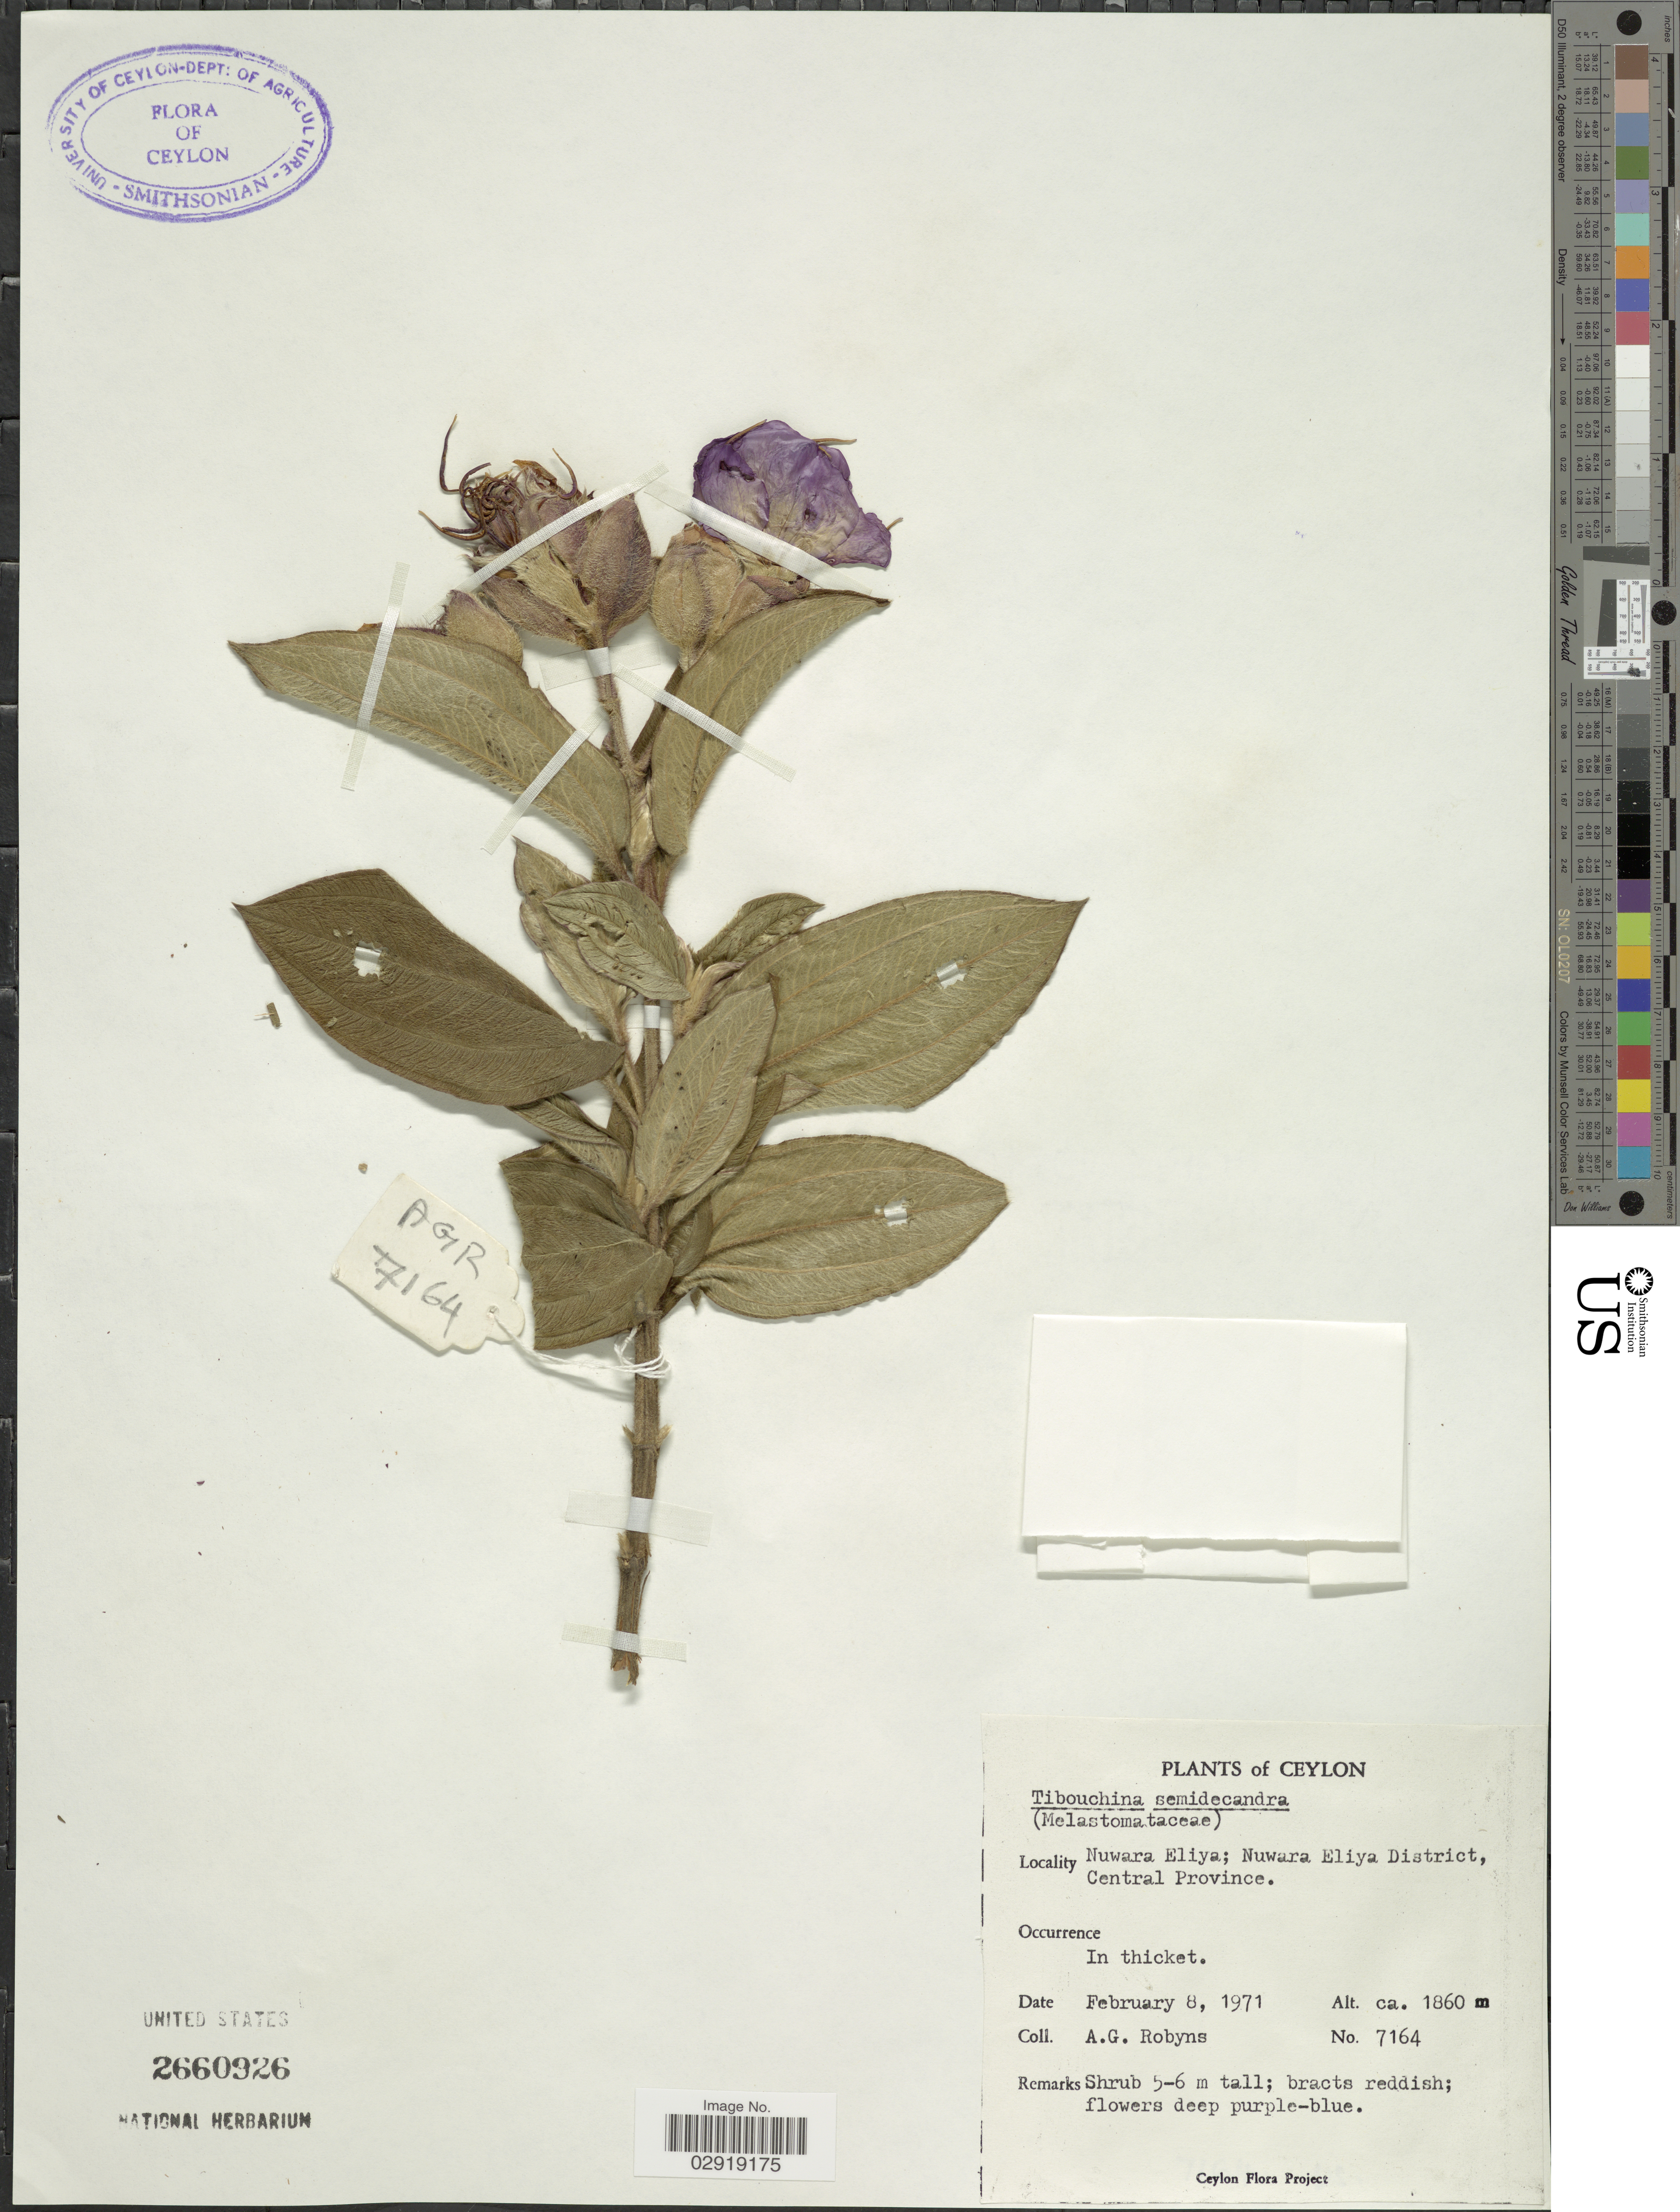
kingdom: Plantae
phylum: Tracheophyta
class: Magnoliopsida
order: Myrtales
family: Melastomataceae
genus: Pleroma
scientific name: Pleroma urvilleanum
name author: (DC.) P.J.F. Guim. & Michelang.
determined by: Strong, Mark T., (BOT), Smithsonian Institution - National Museum of Natural History (UNITED STATES)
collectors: A. Robyns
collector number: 7164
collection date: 1971-02-08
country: Sri Lanka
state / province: Central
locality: Ceylon. Nuwara Eliya; Nuwara Eliya District, Central Province. In thicket.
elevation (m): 1860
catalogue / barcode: US 2660926